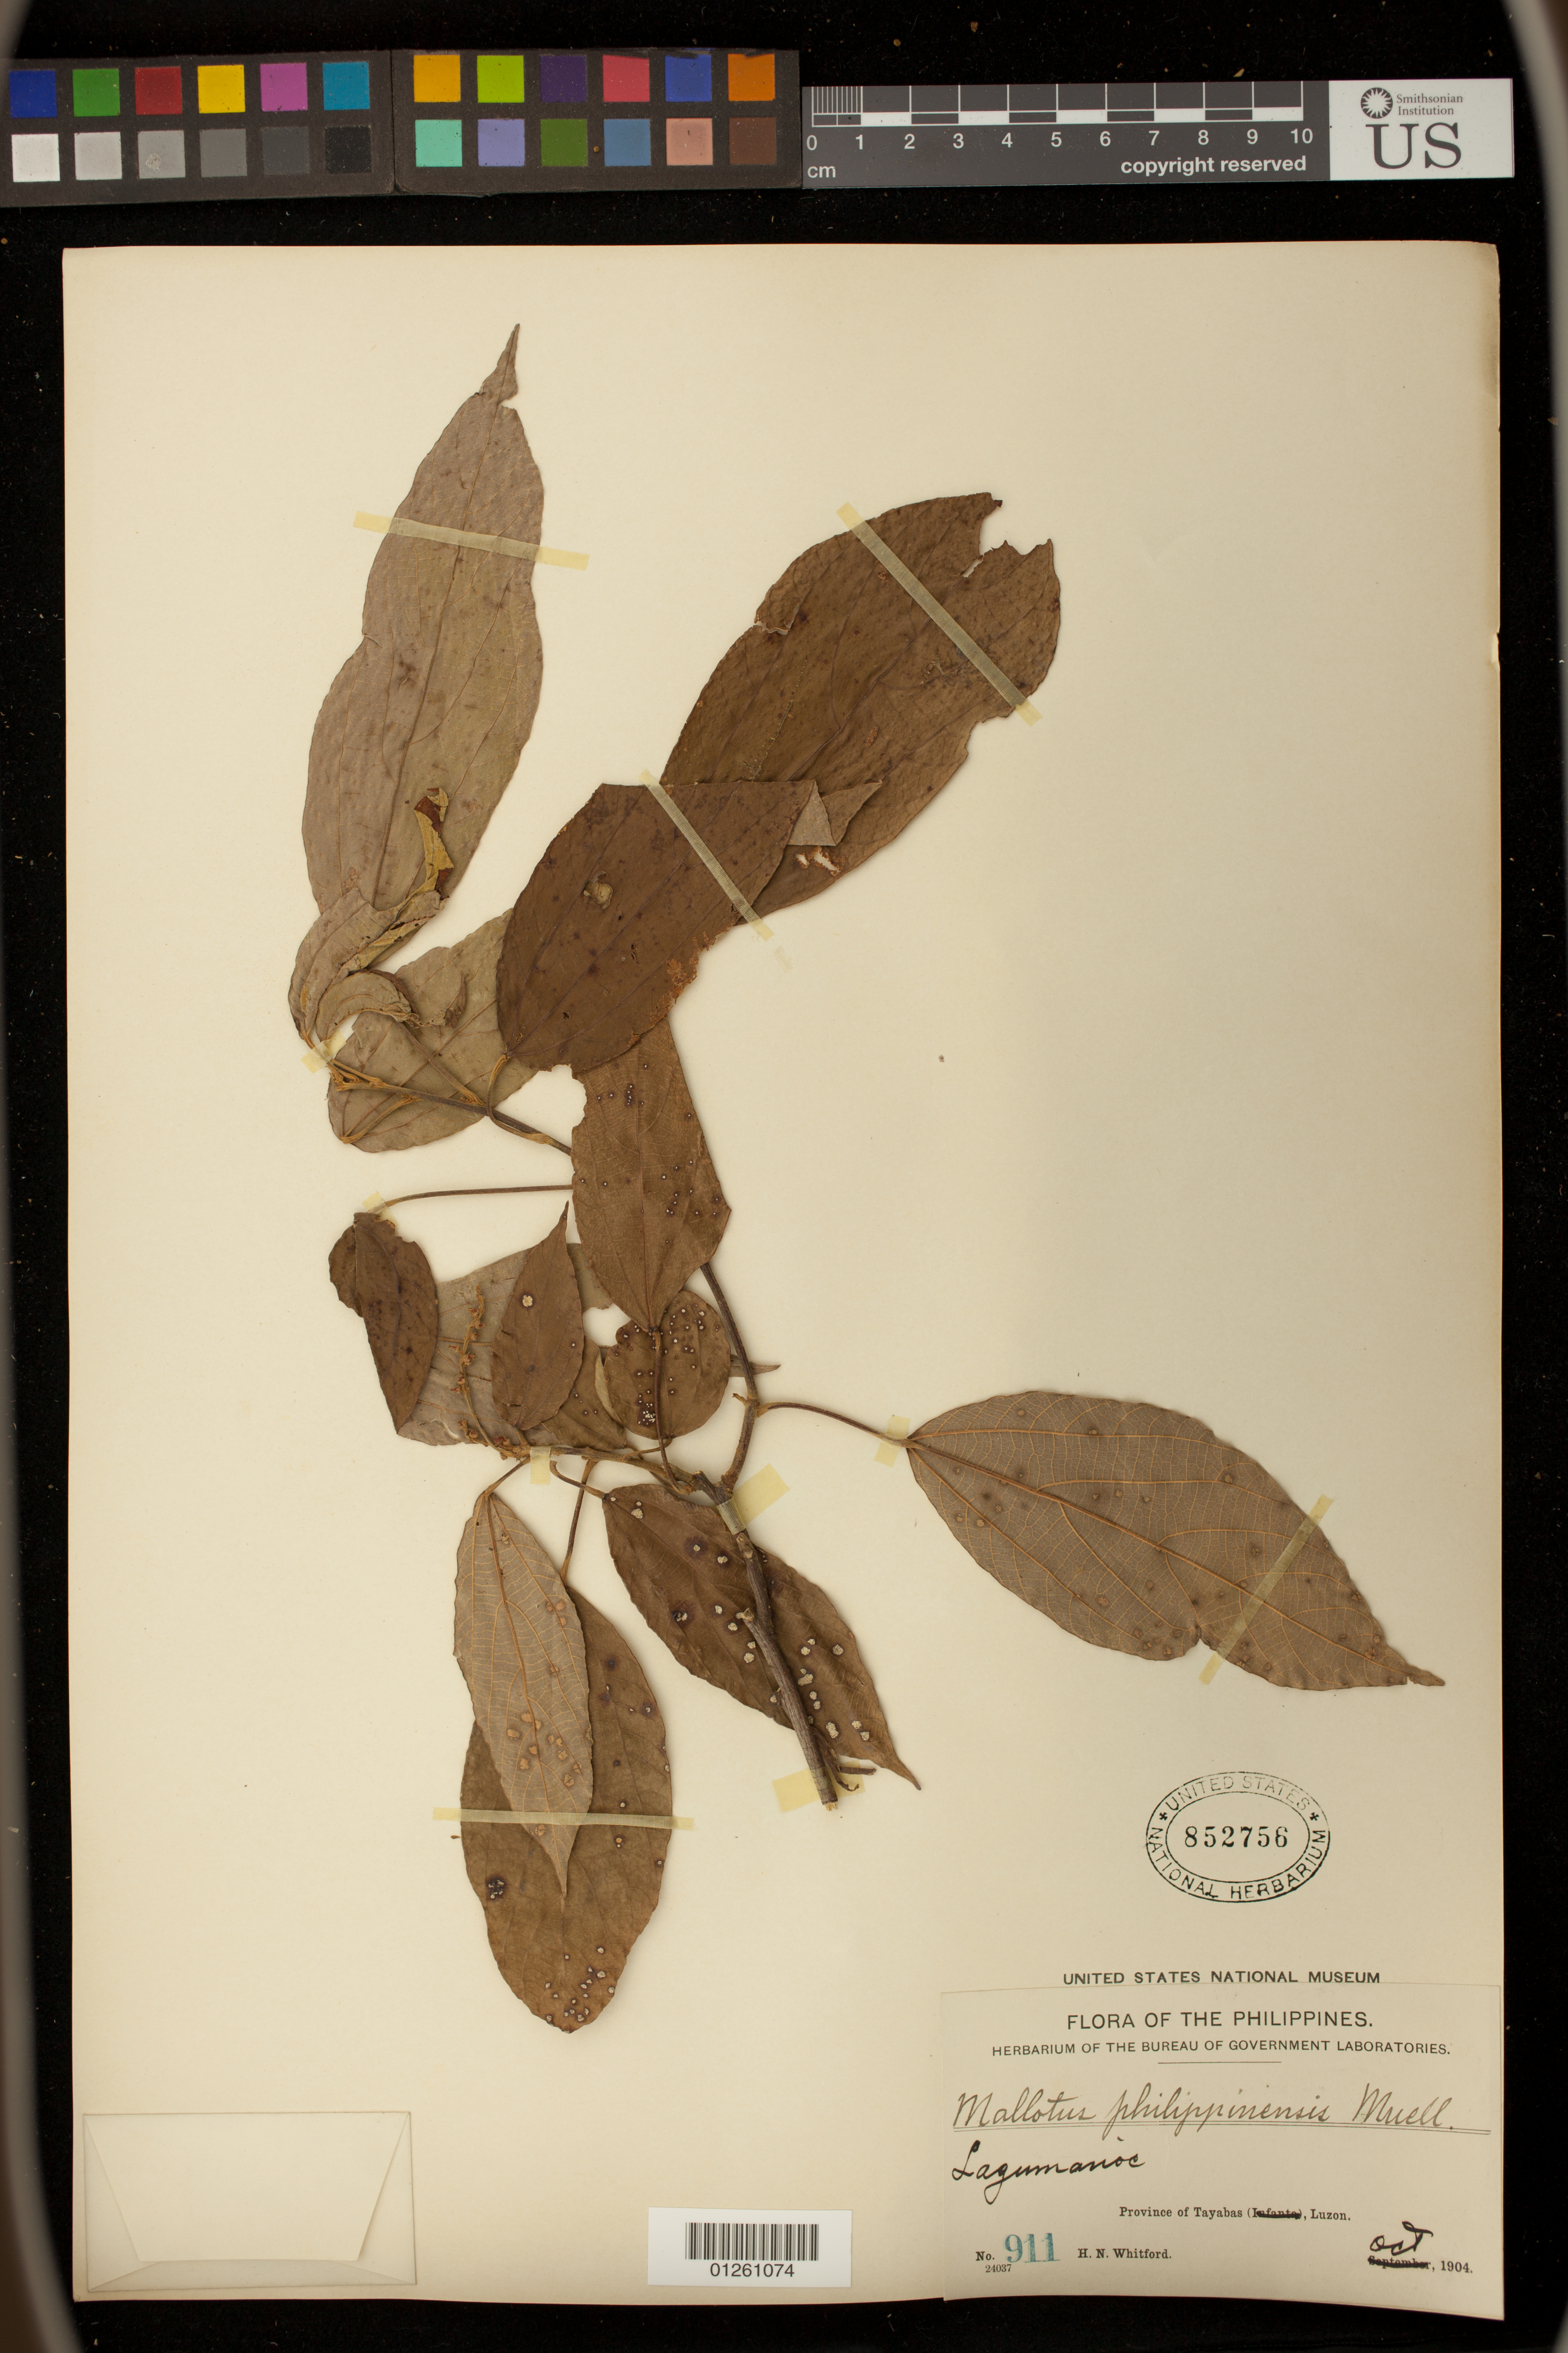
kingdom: Plantae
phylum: Tracheophyta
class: Magnoliopsida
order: Malpighiales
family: Euphorbiaceae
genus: Mallotus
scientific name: Mallotus philippensis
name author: (Lam.) Müll. Arg.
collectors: H. N. Whitford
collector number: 911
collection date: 1904-10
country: Philippines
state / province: Calabarzon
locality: Province of Tayabas, Luzon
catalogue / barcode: US 852756